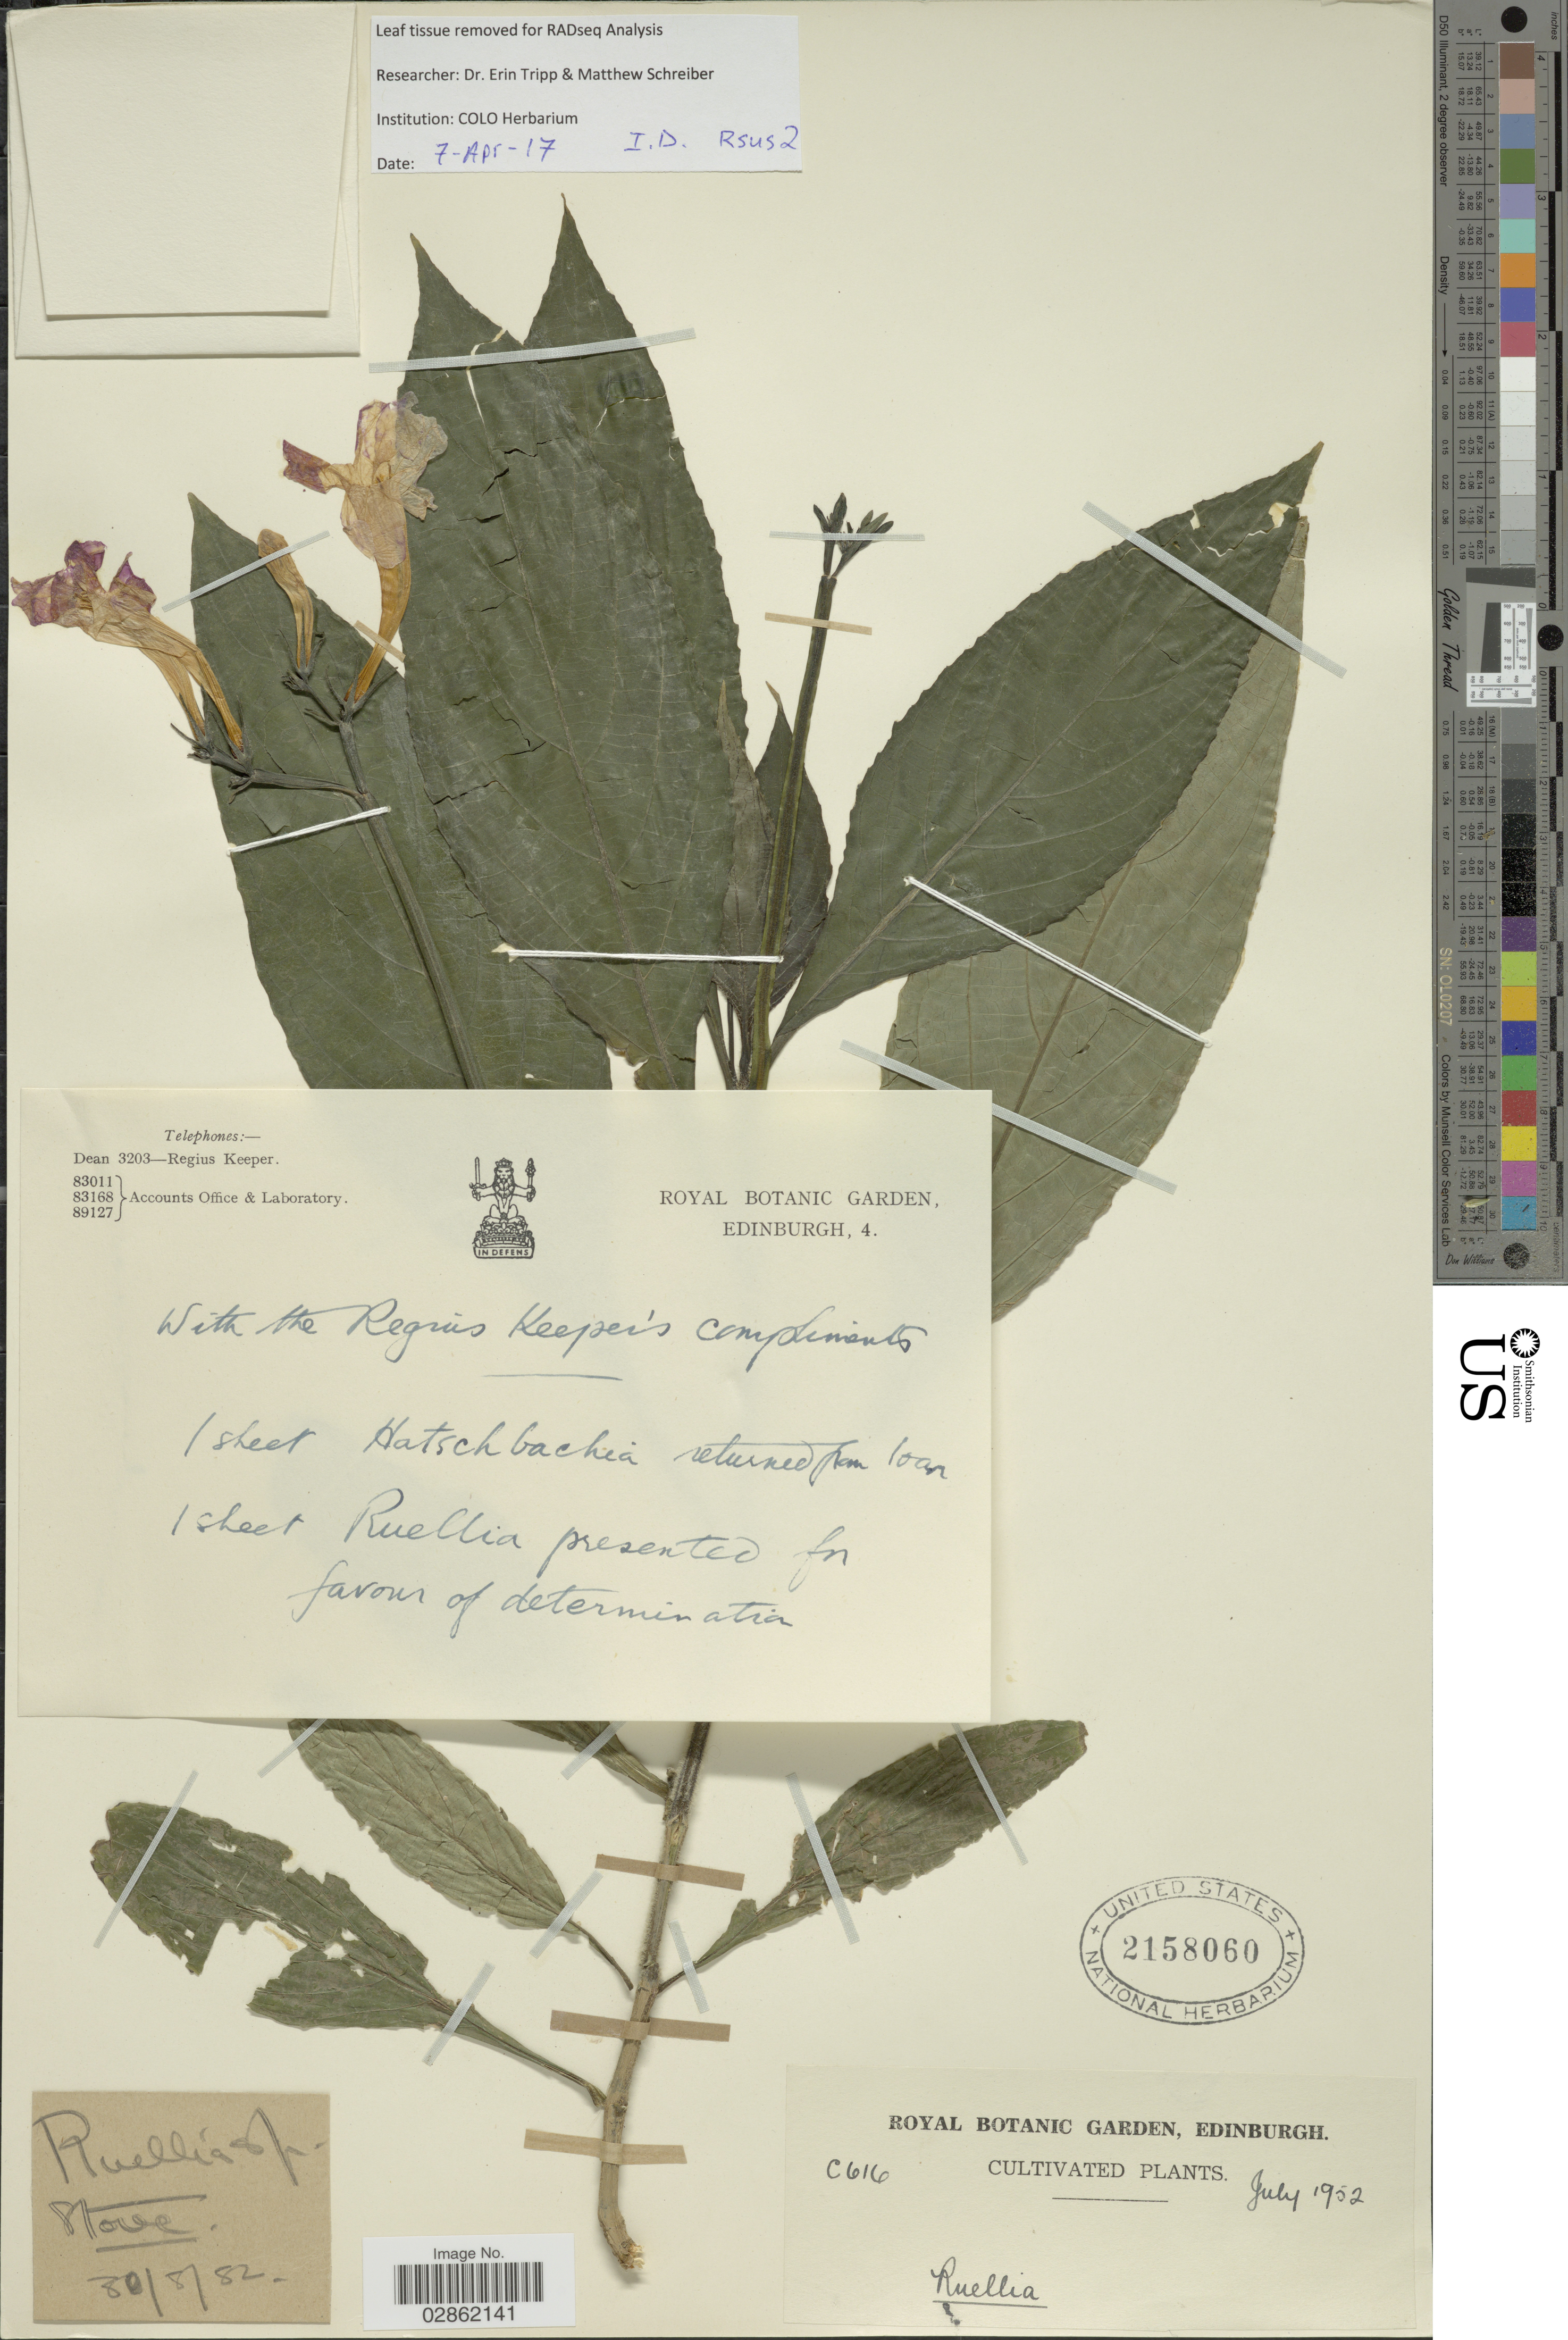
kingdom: Plantae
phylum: Tracheophyta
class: Magnoliopsida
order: Lamiales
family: Acanthaceae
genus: Ruellia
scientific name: Ruellia subsessilis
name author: Lindau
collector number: C616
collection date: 1902-07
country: United Kingdom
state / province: Scotland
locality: Royal Botanic Garden, Edinburgh.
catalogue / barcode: US 2158060